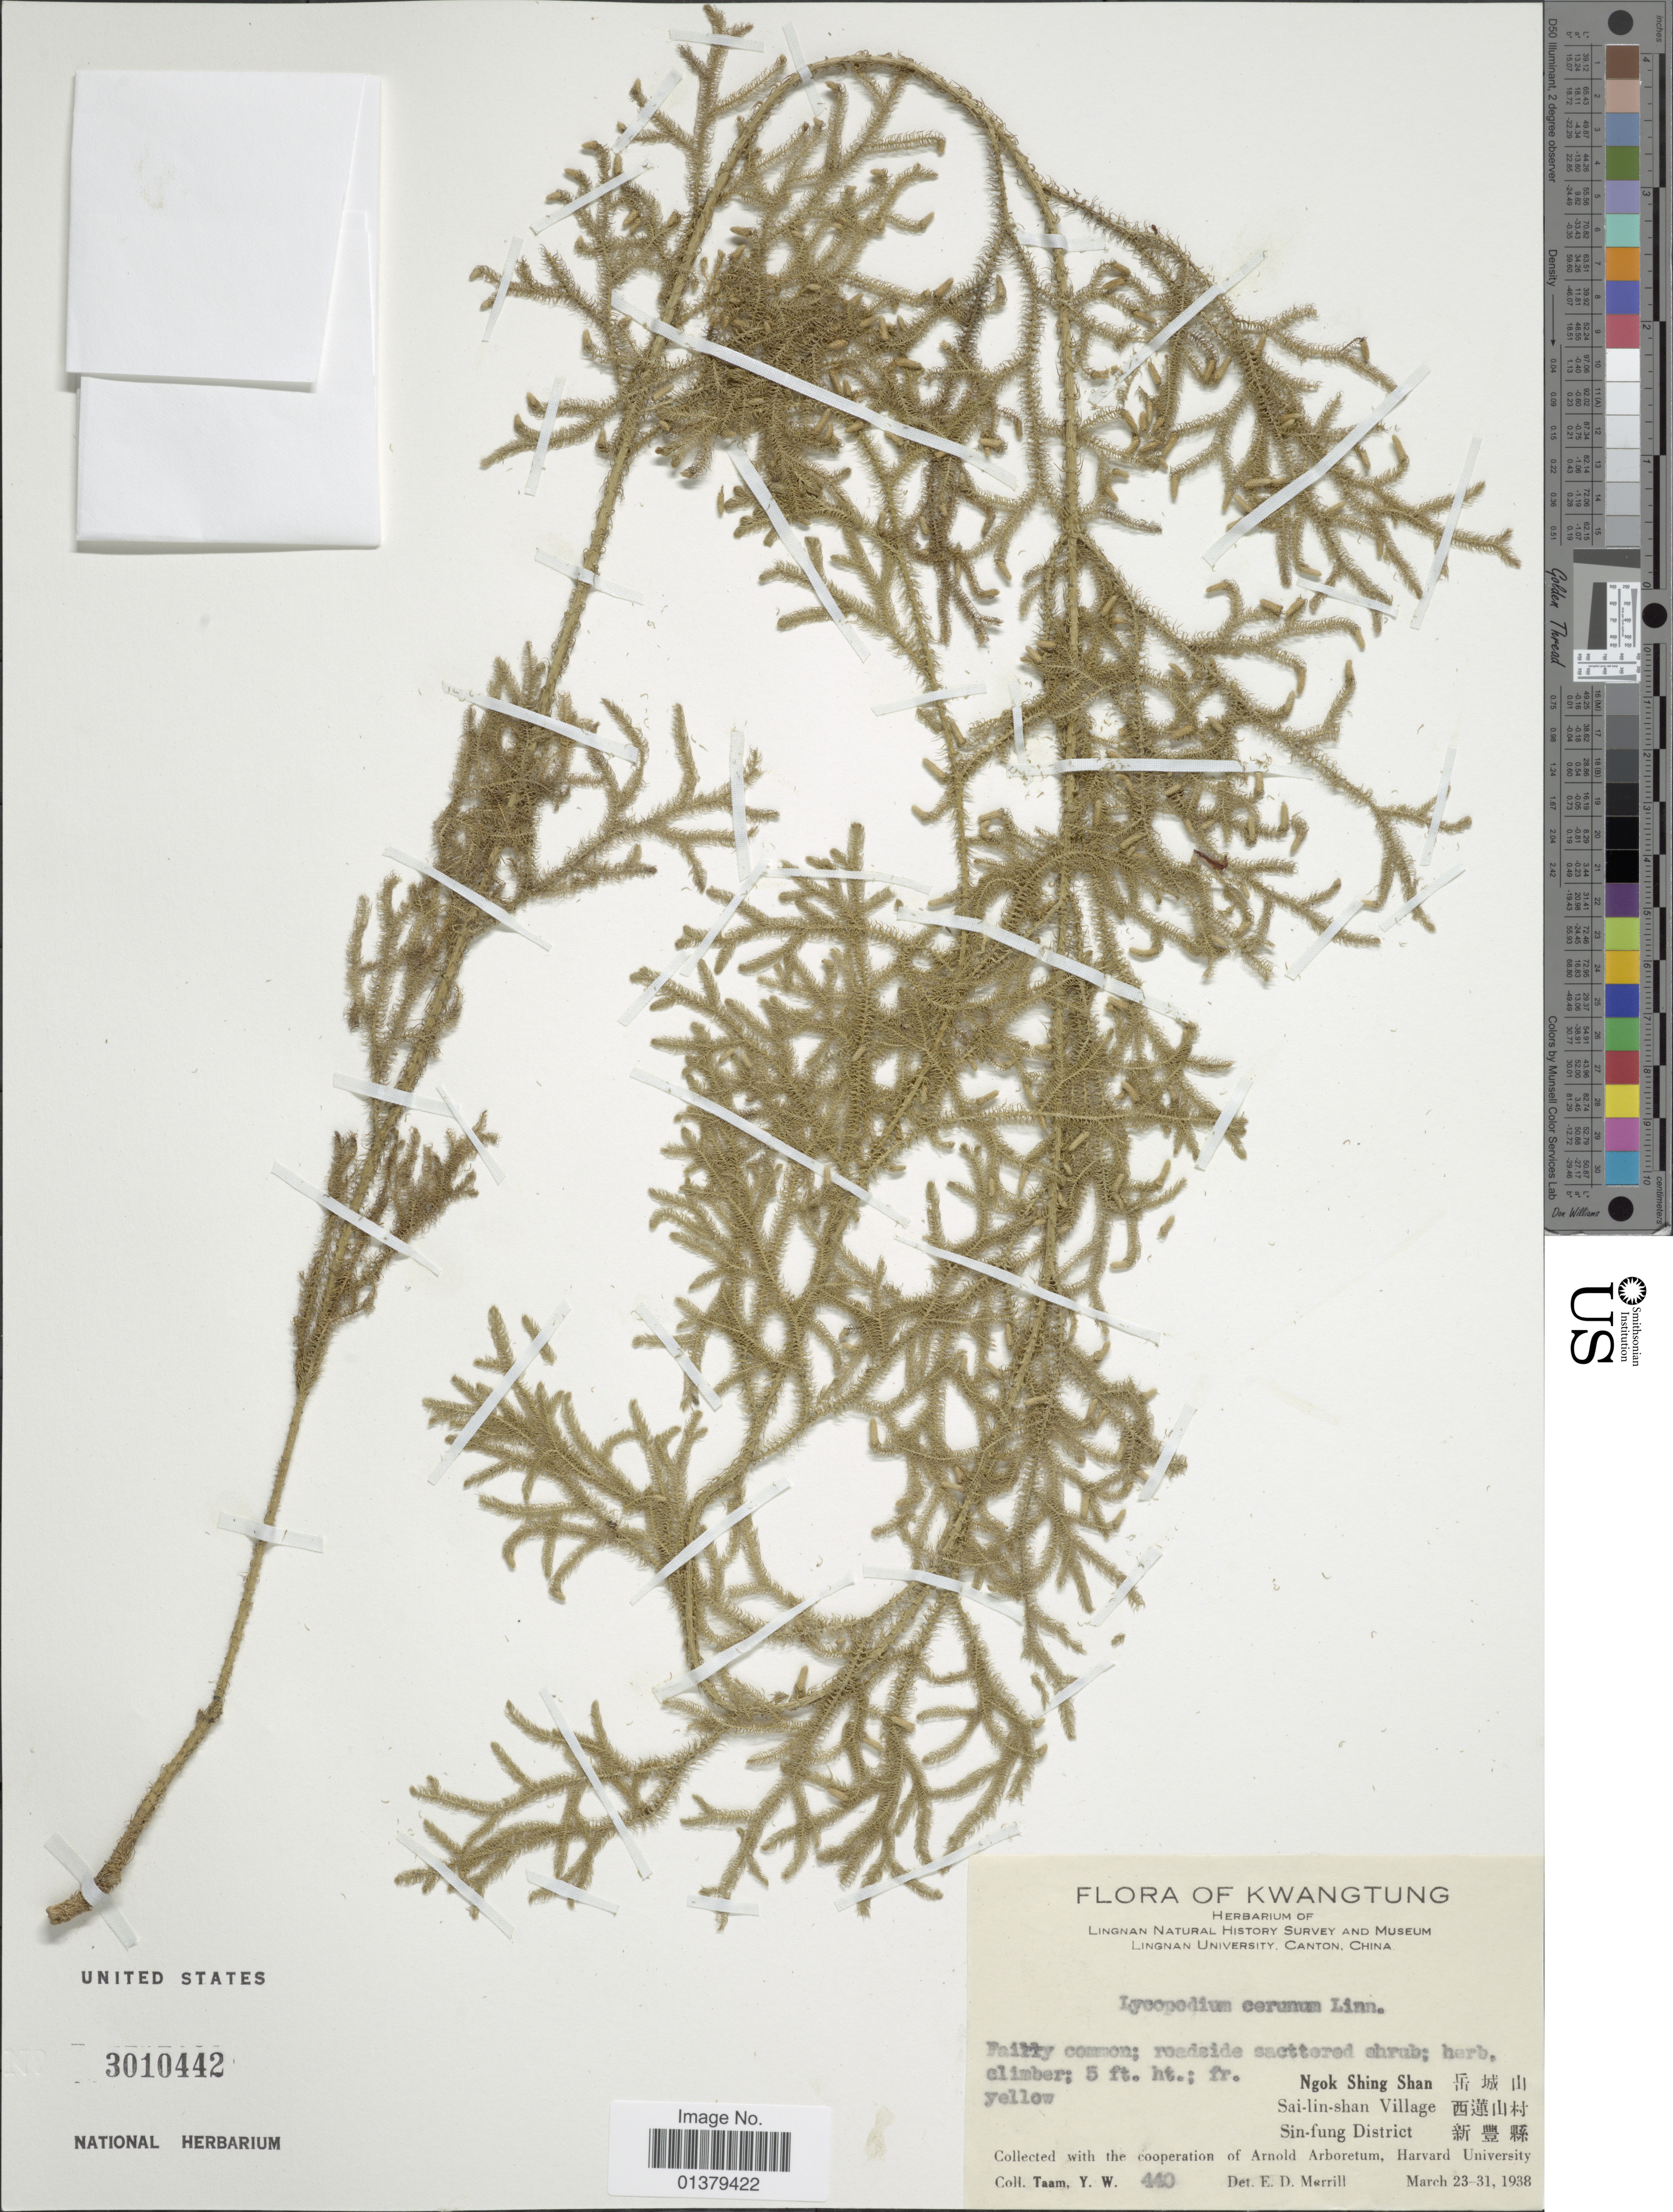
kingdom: Plantae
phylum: Tracheophyta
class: Lycopodiopsida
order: Lycopodiales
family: Lycopodiaceae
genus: Palhinhaea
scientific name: Palhinhaea cernua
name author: (L.) Vasc. & Franco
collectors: Y. W. Taam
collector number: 440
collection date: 1938-03-23/1938-03-31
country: China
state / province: Guangdong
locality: Xinfeng County; Sai-lin-shan Village; Ngok Shing Shan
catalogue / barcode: US 3010442